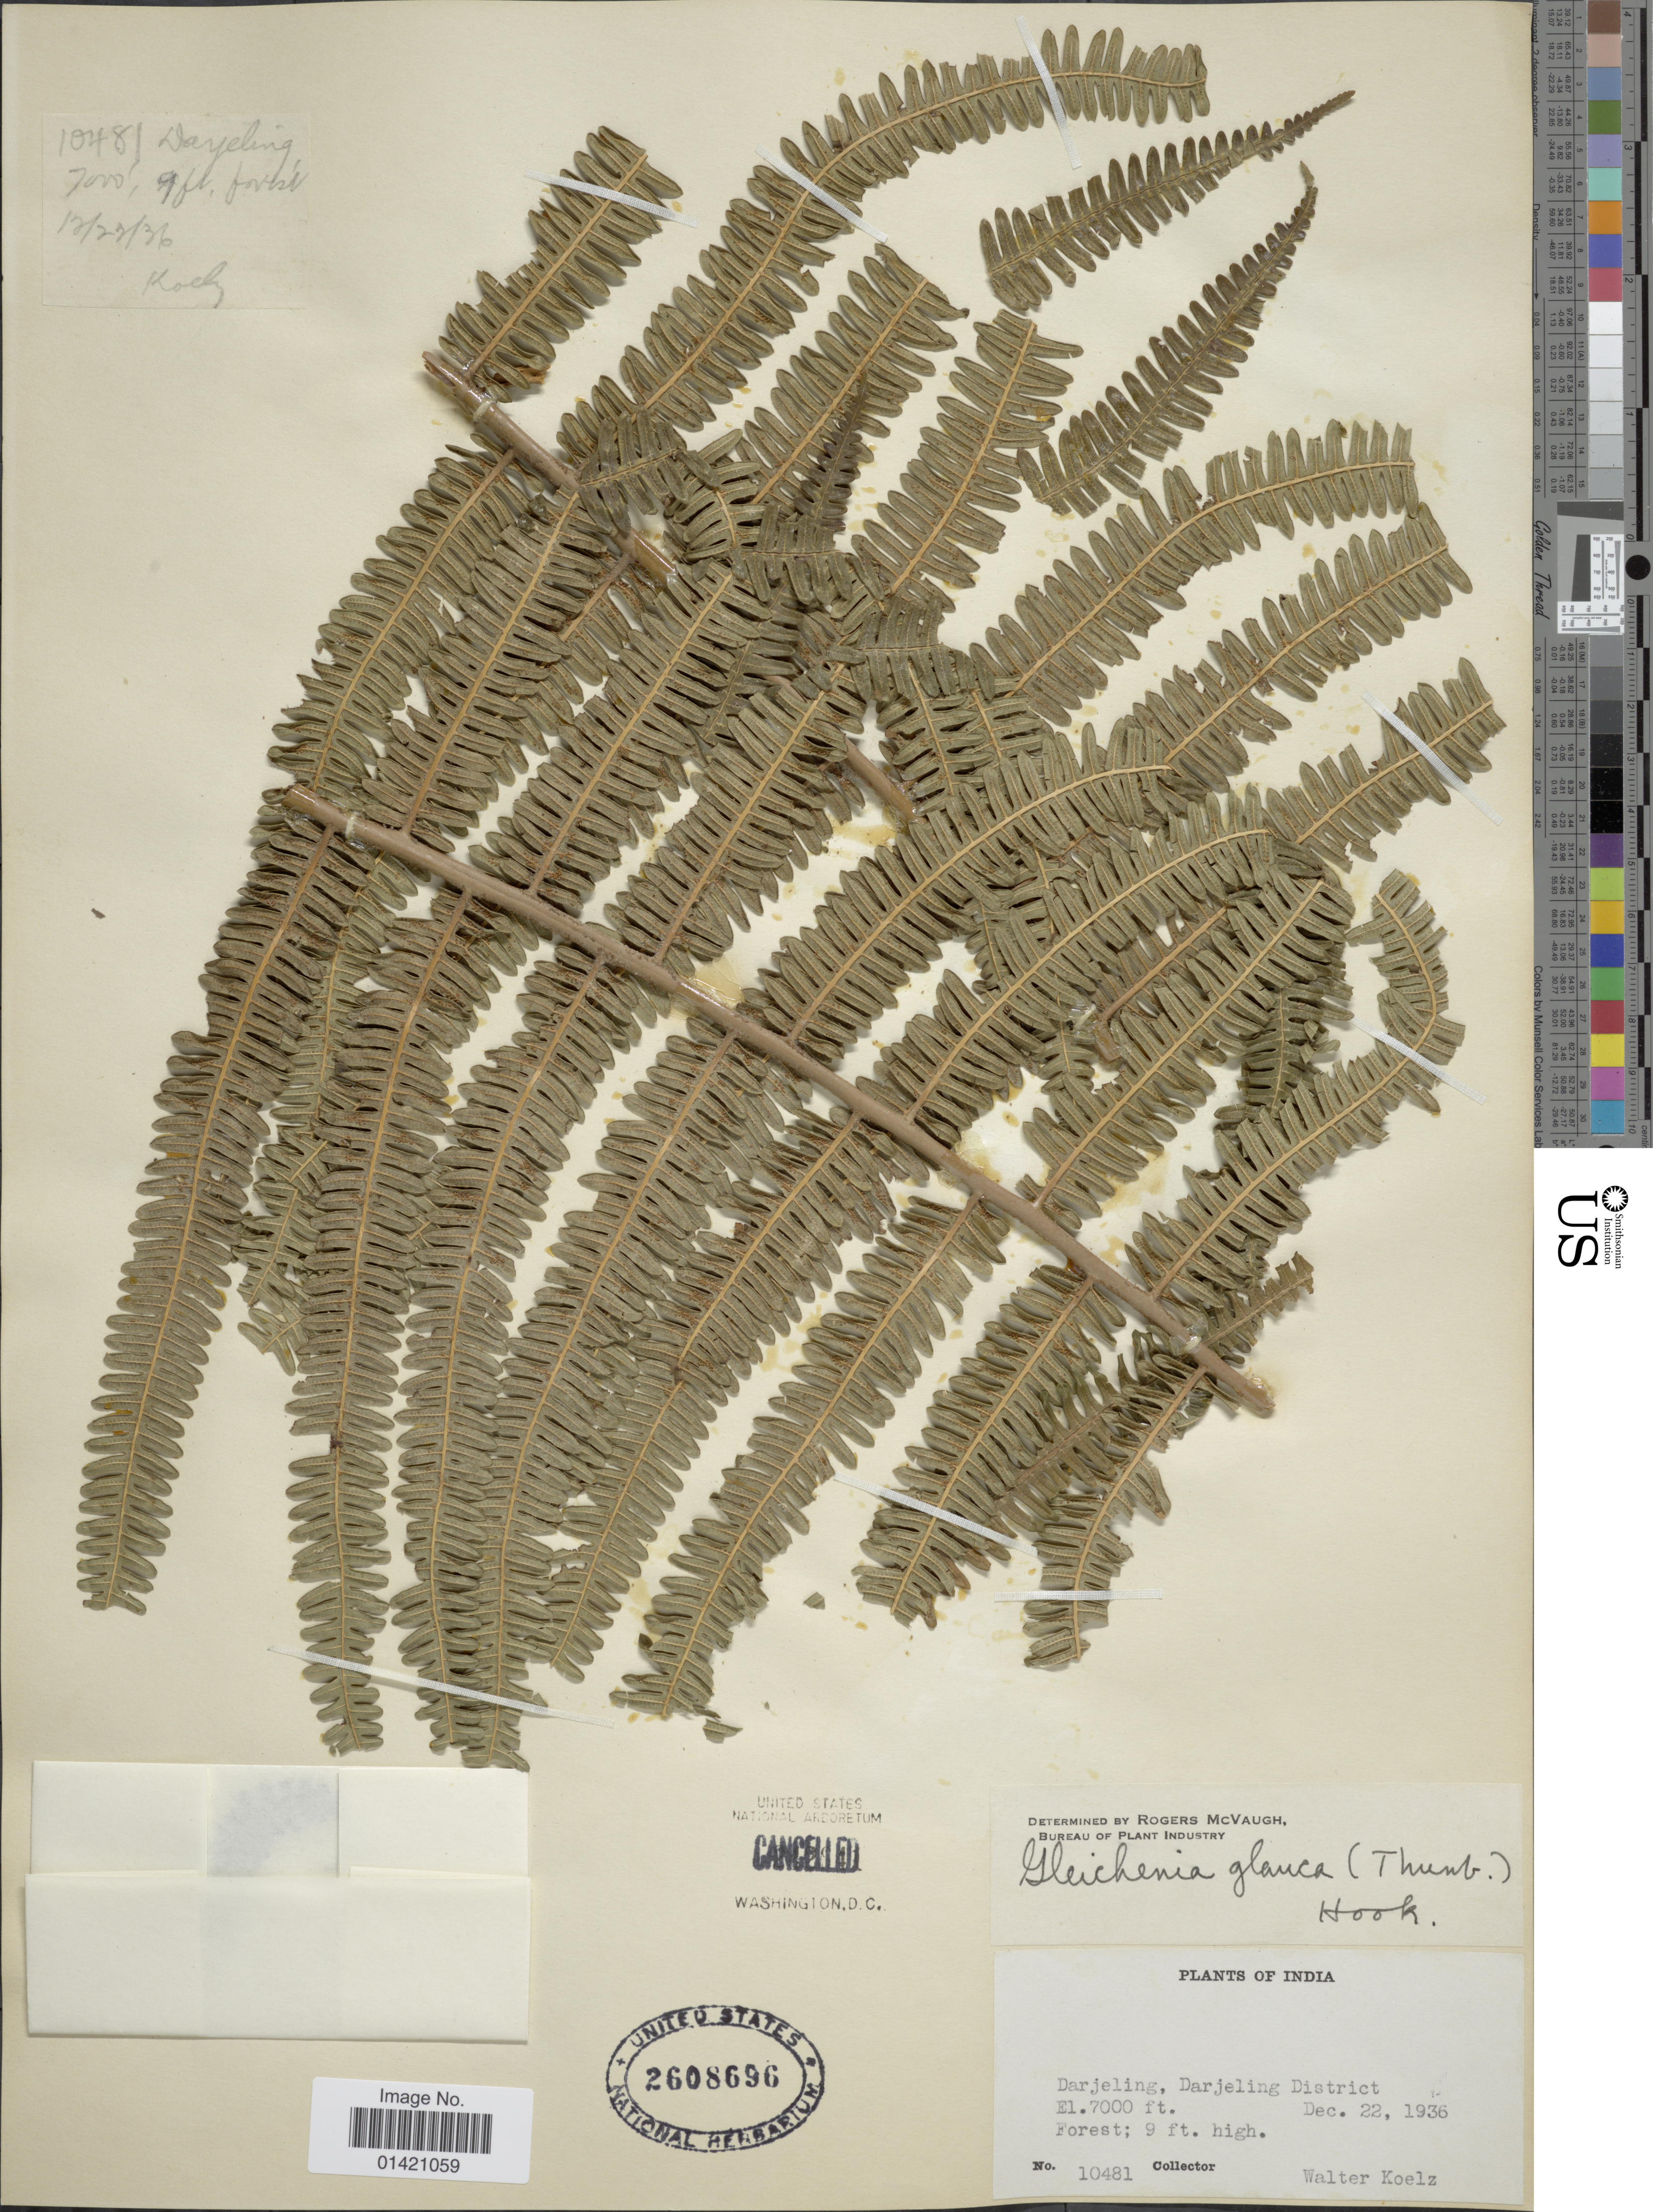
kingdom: Plantae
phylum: Tracheophyta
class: Polypodiopsida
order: Gleicheniales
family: Gleicheniaceae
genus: Diplopterygium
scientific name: Diplopterygium glaucum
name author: (Thunb. ex Houtt.) Nakai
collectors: W. N. Koelz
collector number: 10481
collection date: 1936-12-22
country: India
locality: Darjeling, Darjeling District.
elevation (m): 2134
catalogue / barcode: US 2608696